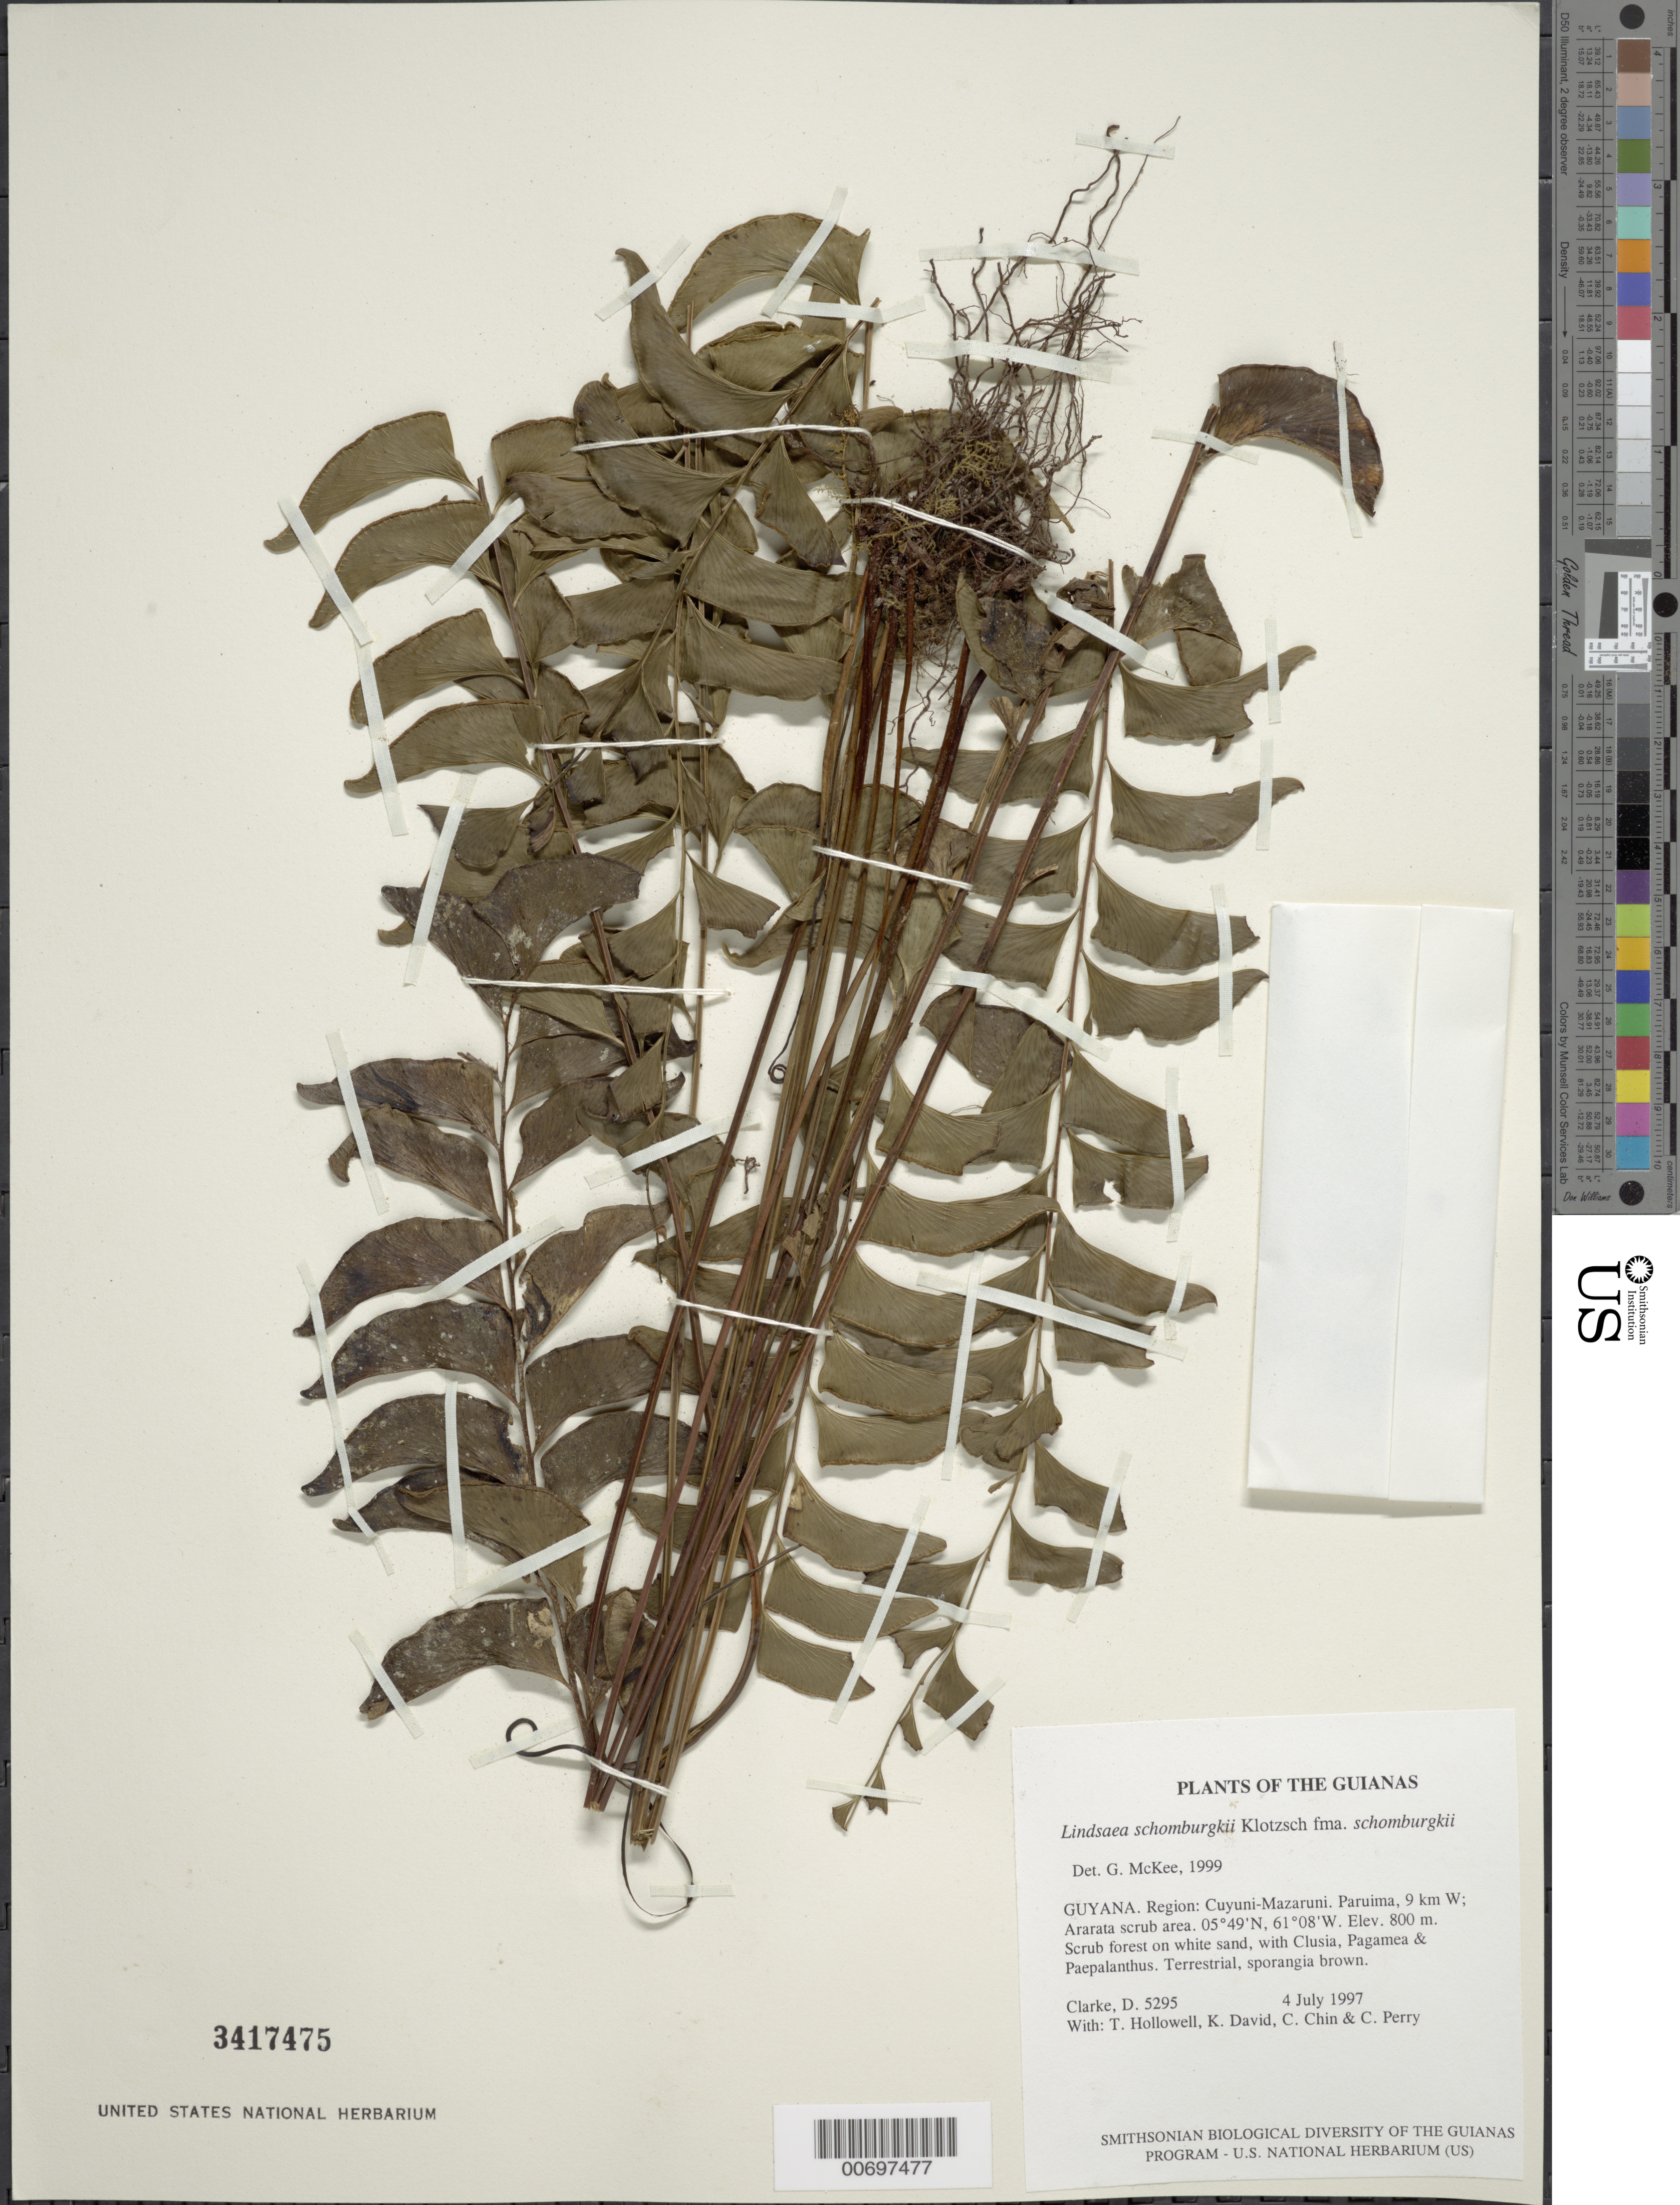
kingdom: Plantae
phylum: Tracheophyta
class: Polypodiopsida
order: Polypodiales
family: Lindsaeaceae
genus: Lindsaea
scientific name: Lindsaea schomburgkii f. schomburgkii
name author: Klotzsch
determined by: McKee, G. S., (US), NMNH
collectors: H. D. Clarke, T. Hollowell, K. David, C. Chin & C. Perry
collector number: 5295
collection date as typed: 4 July 1997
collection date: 1997-07-04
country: Guyana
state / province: Cuyuni-Mazaruni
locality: Paruima, 9 km W; Ararata scrub area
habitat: Scrub forest on white sand, with Clusia, Pagamea & Paepalanthus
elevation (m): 800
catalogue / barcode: US 3417475